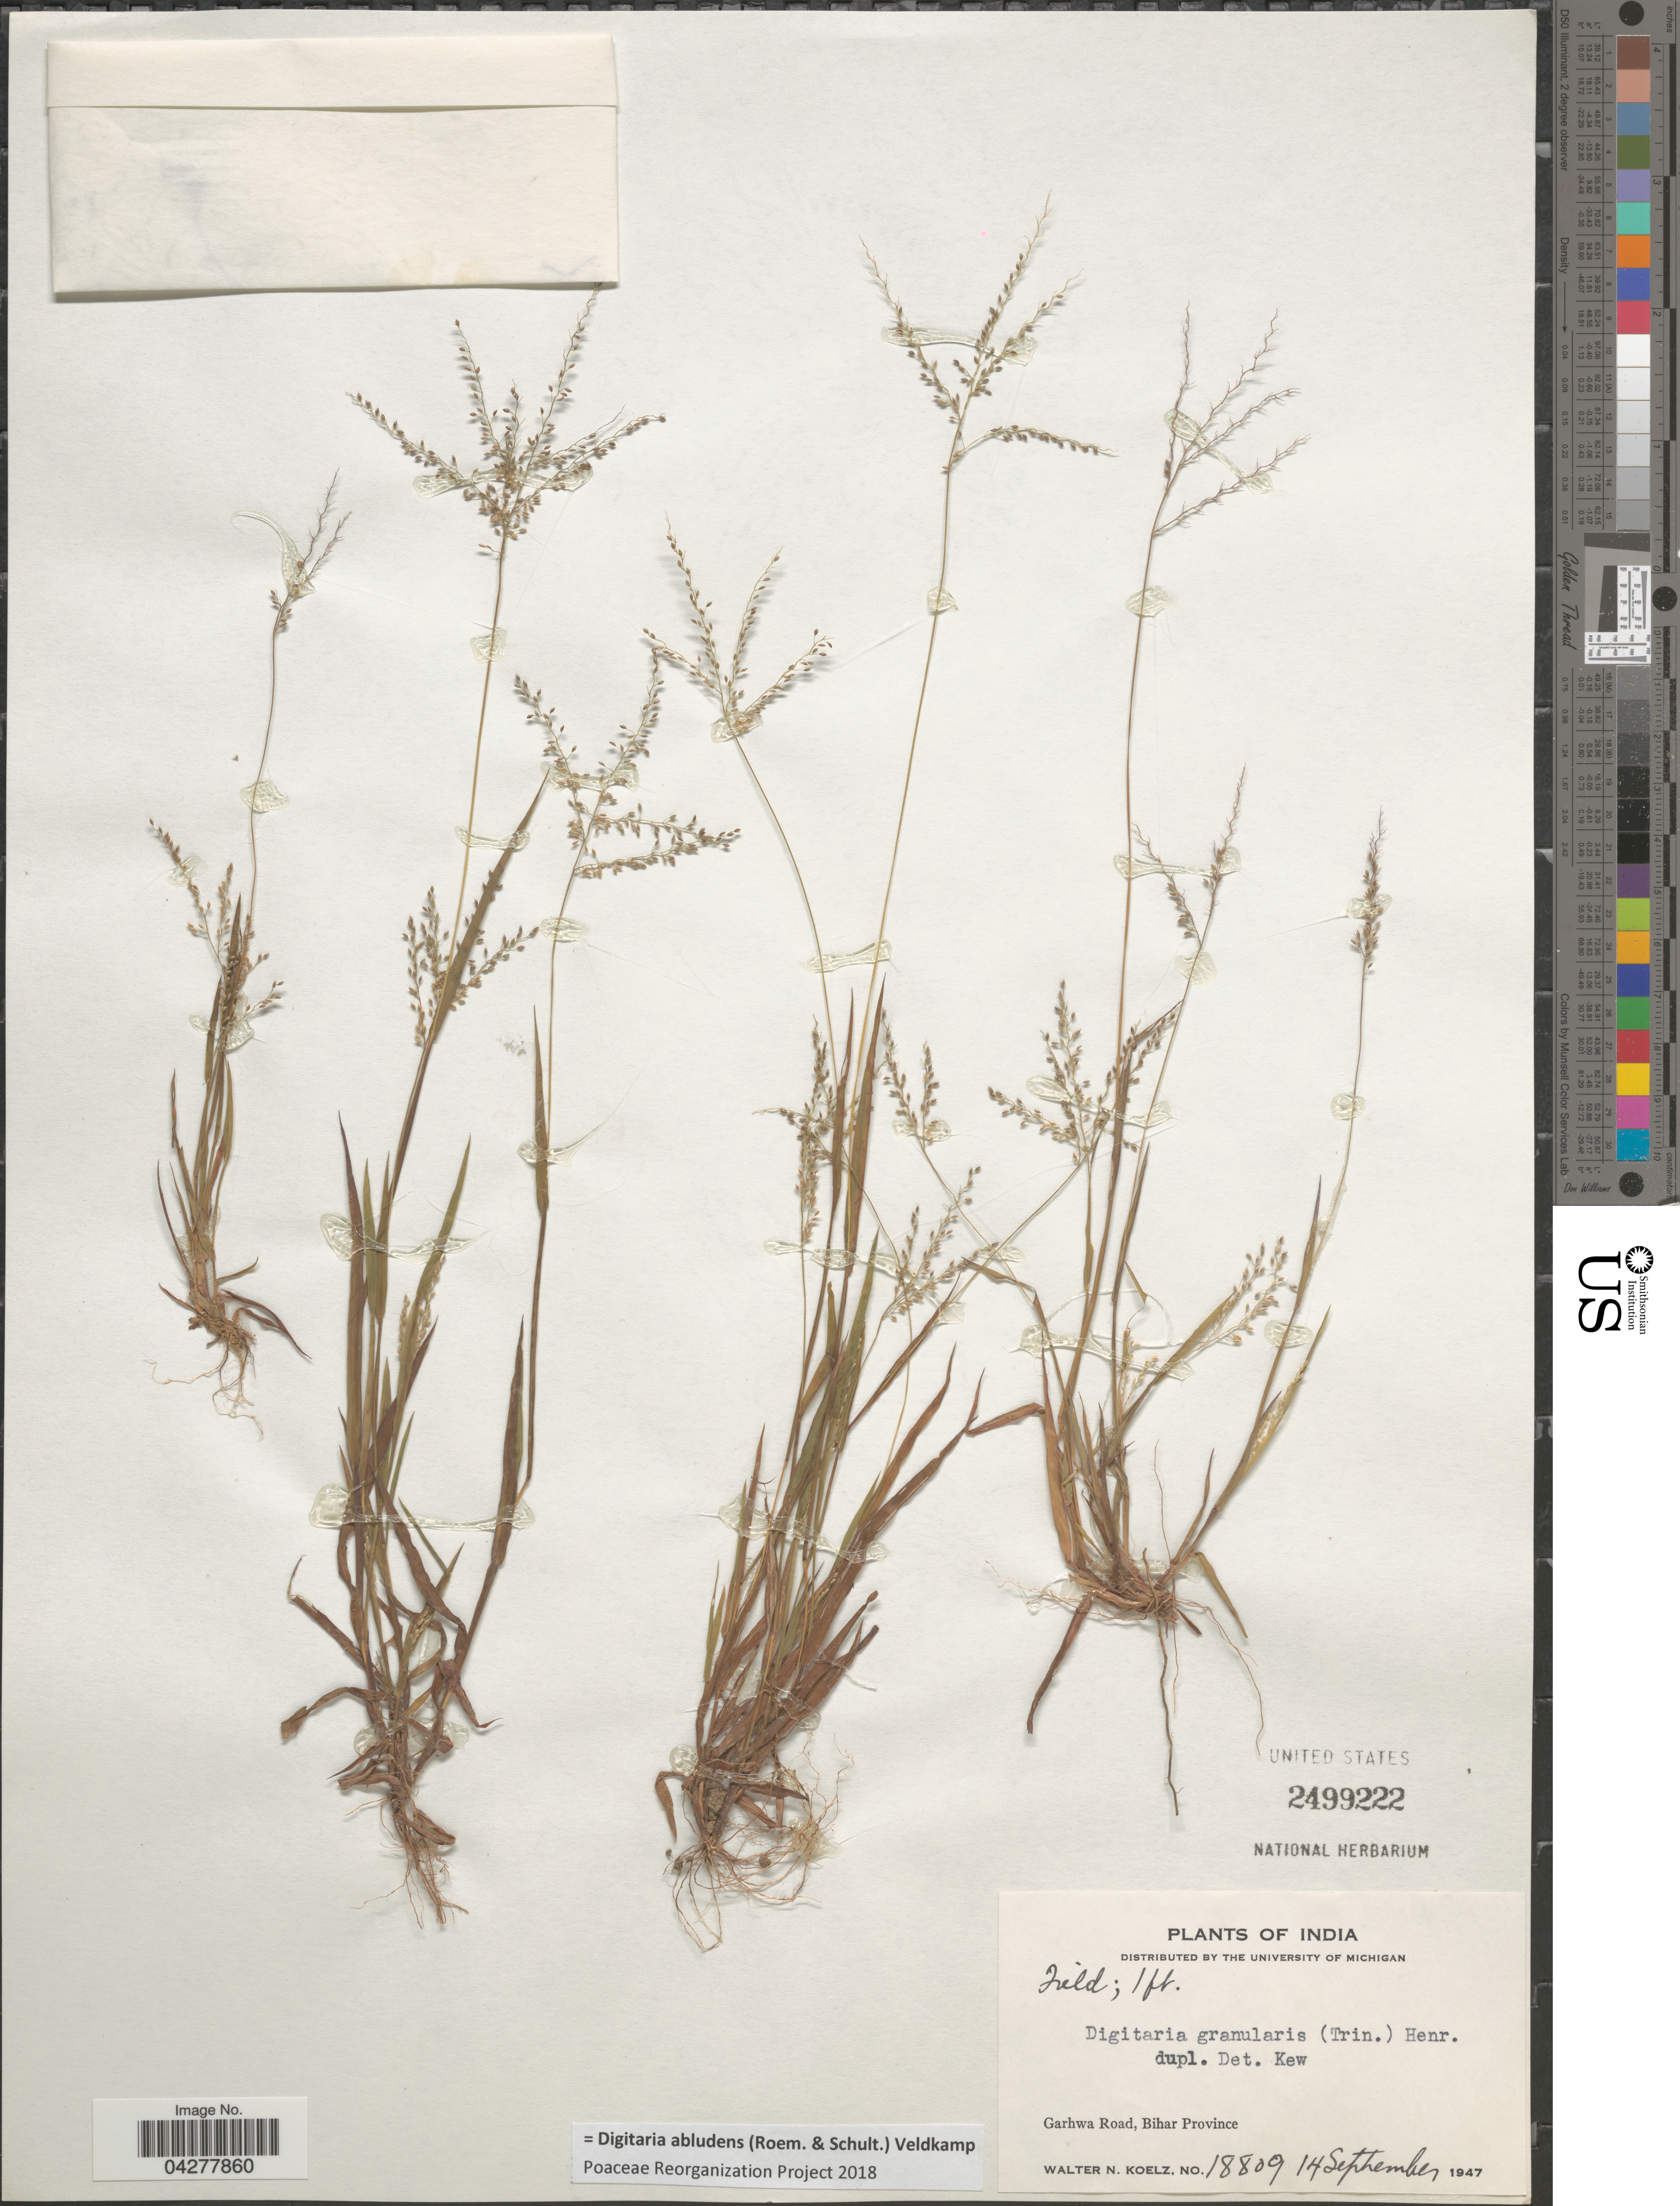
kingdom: Plantae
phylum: Tracheophyta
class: Liliopsida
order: Poales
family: Poaceae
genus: Digitaria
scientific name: Digitaria abludens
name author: (Roem. & Schult.) Veldkamp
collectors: W. N. Koelz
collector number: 18809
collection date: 1947-09-14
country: India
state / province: Bihar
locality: Garhwa Road.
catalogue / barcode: US 2499222